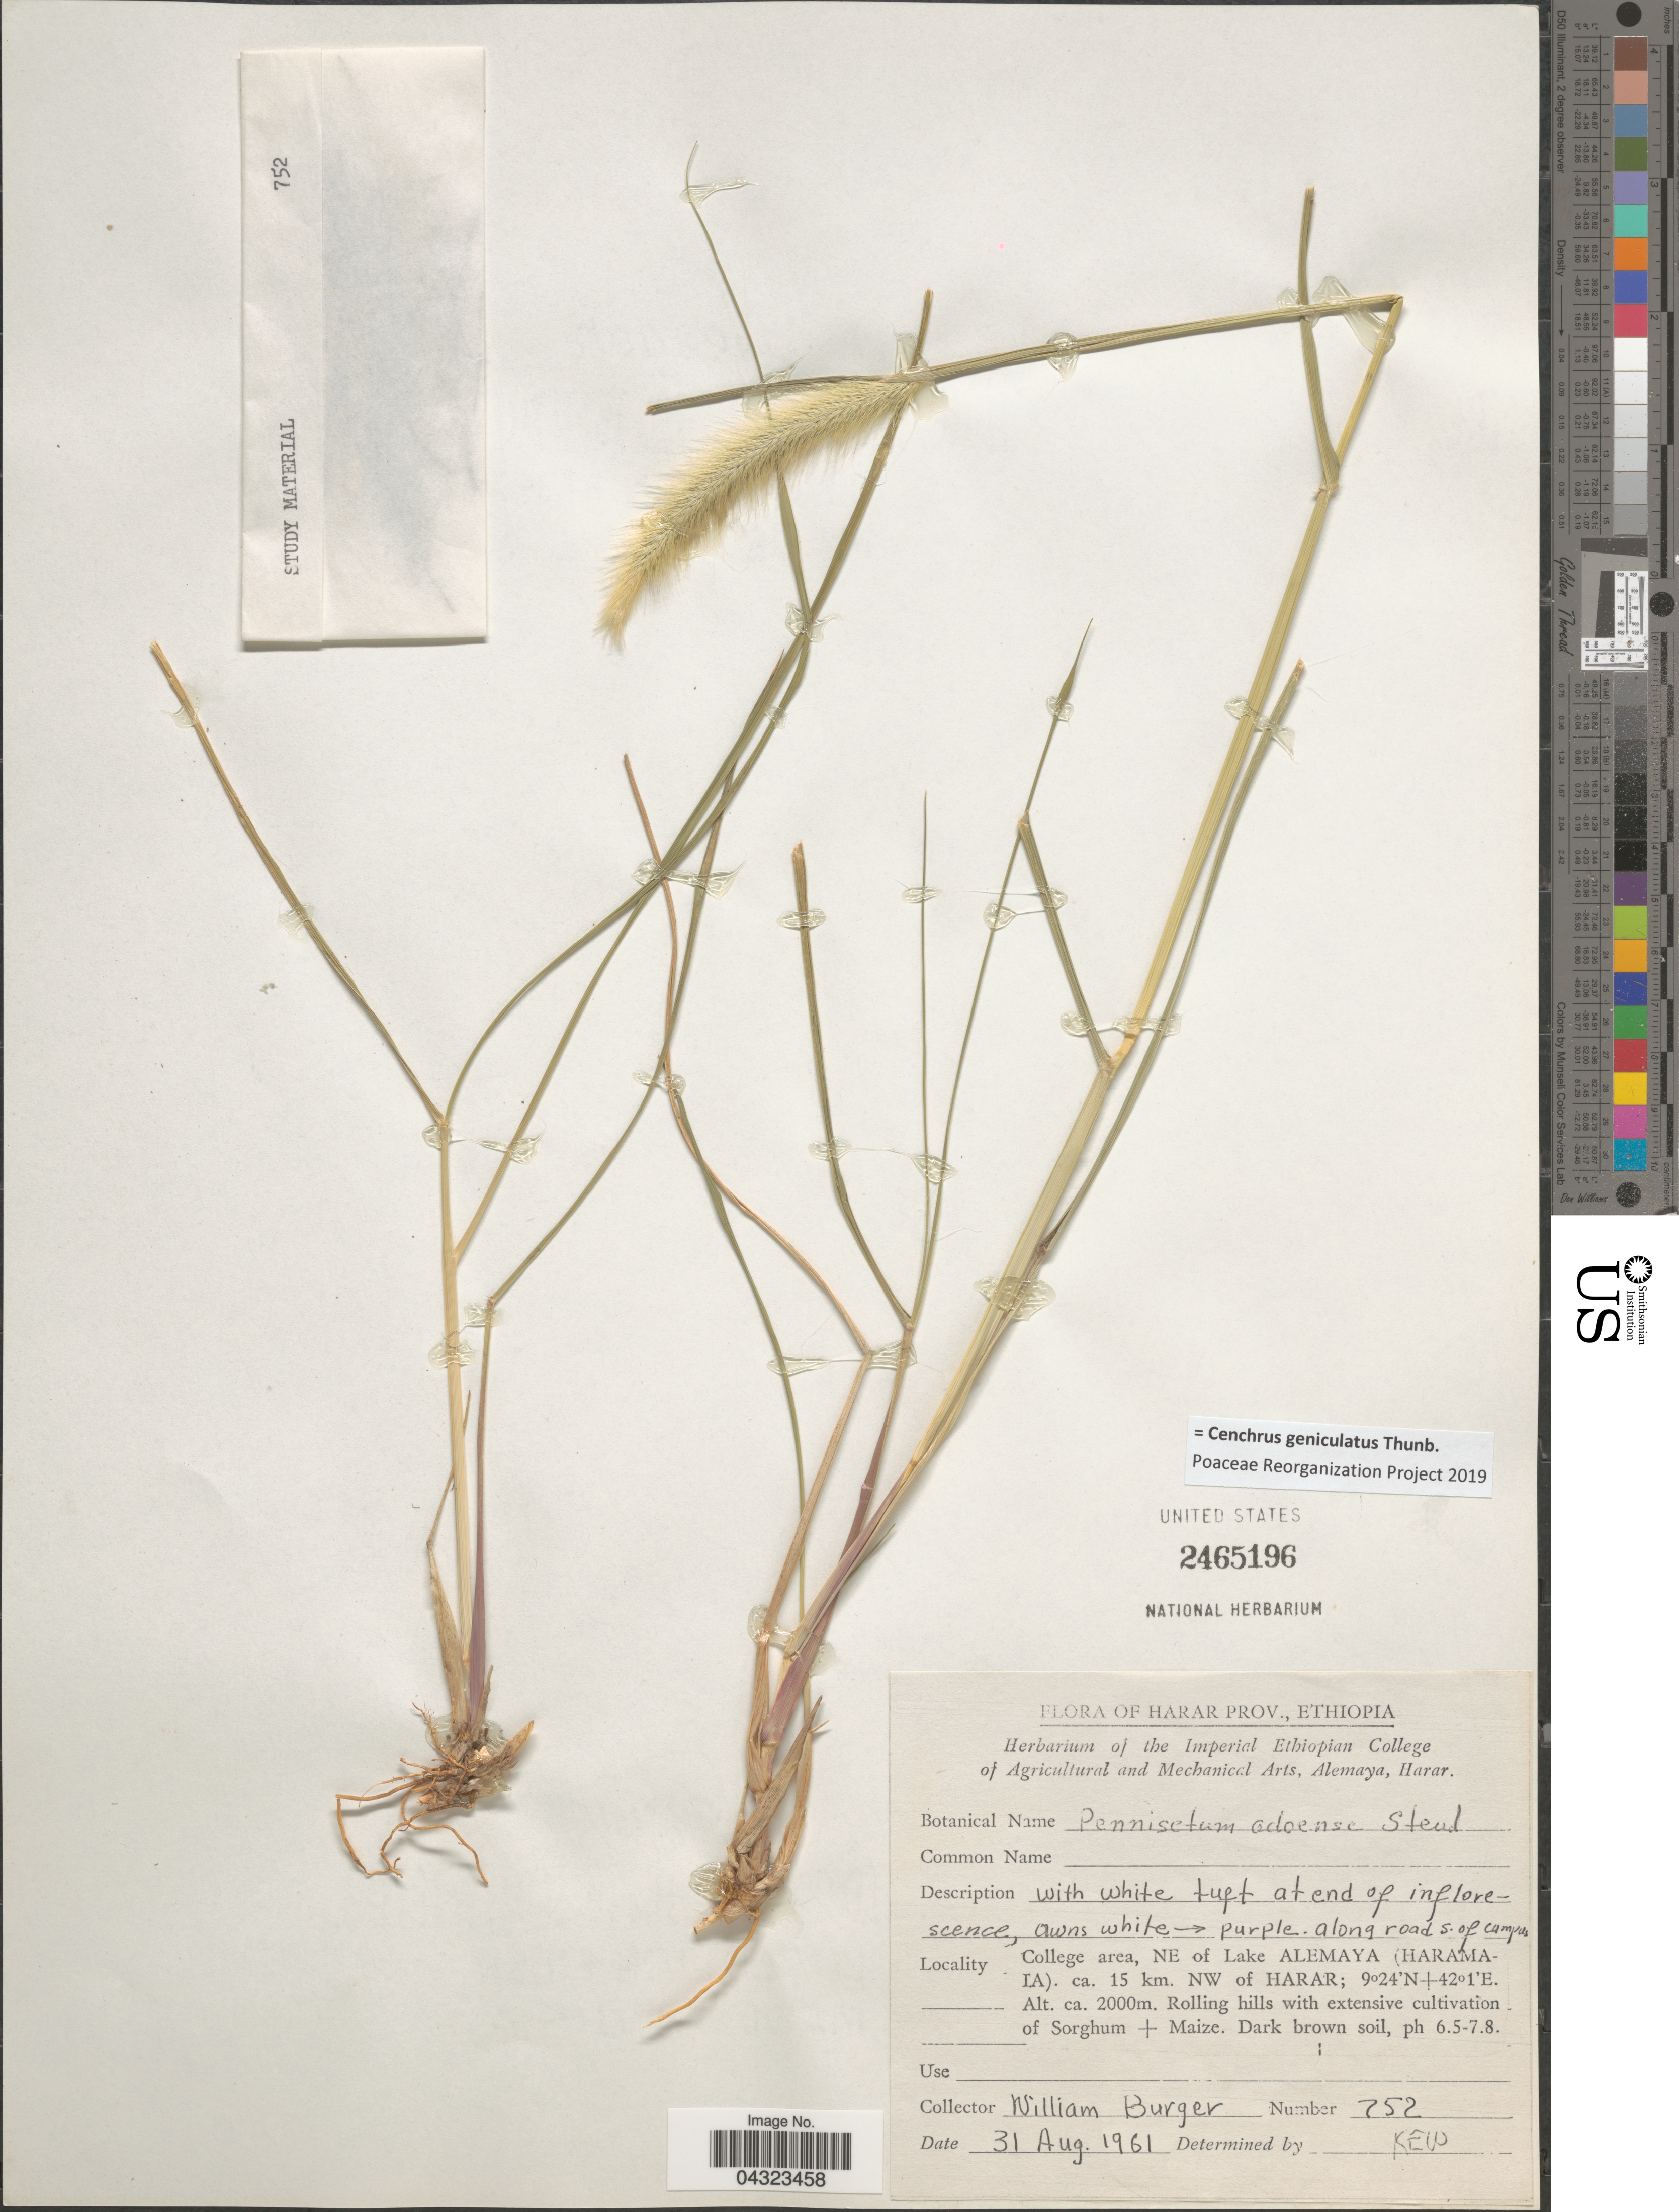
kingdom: Plantae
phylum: Tracheophyta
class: Liliopsida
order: Poales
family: Poaceae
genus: Cenchrus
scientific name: Cenchrus geniculatus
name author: Thunb.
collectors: W. Burger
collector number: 752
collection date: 1961-08-31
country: Ethiopia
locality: Harar Prov. College area, NE of Lake Alemaya (Haramala). ca. 15 km. NW of Harar. Rolling hills with extensive cultivation of Sorghum + Maize.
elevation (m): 2000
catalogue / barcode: US 2465196